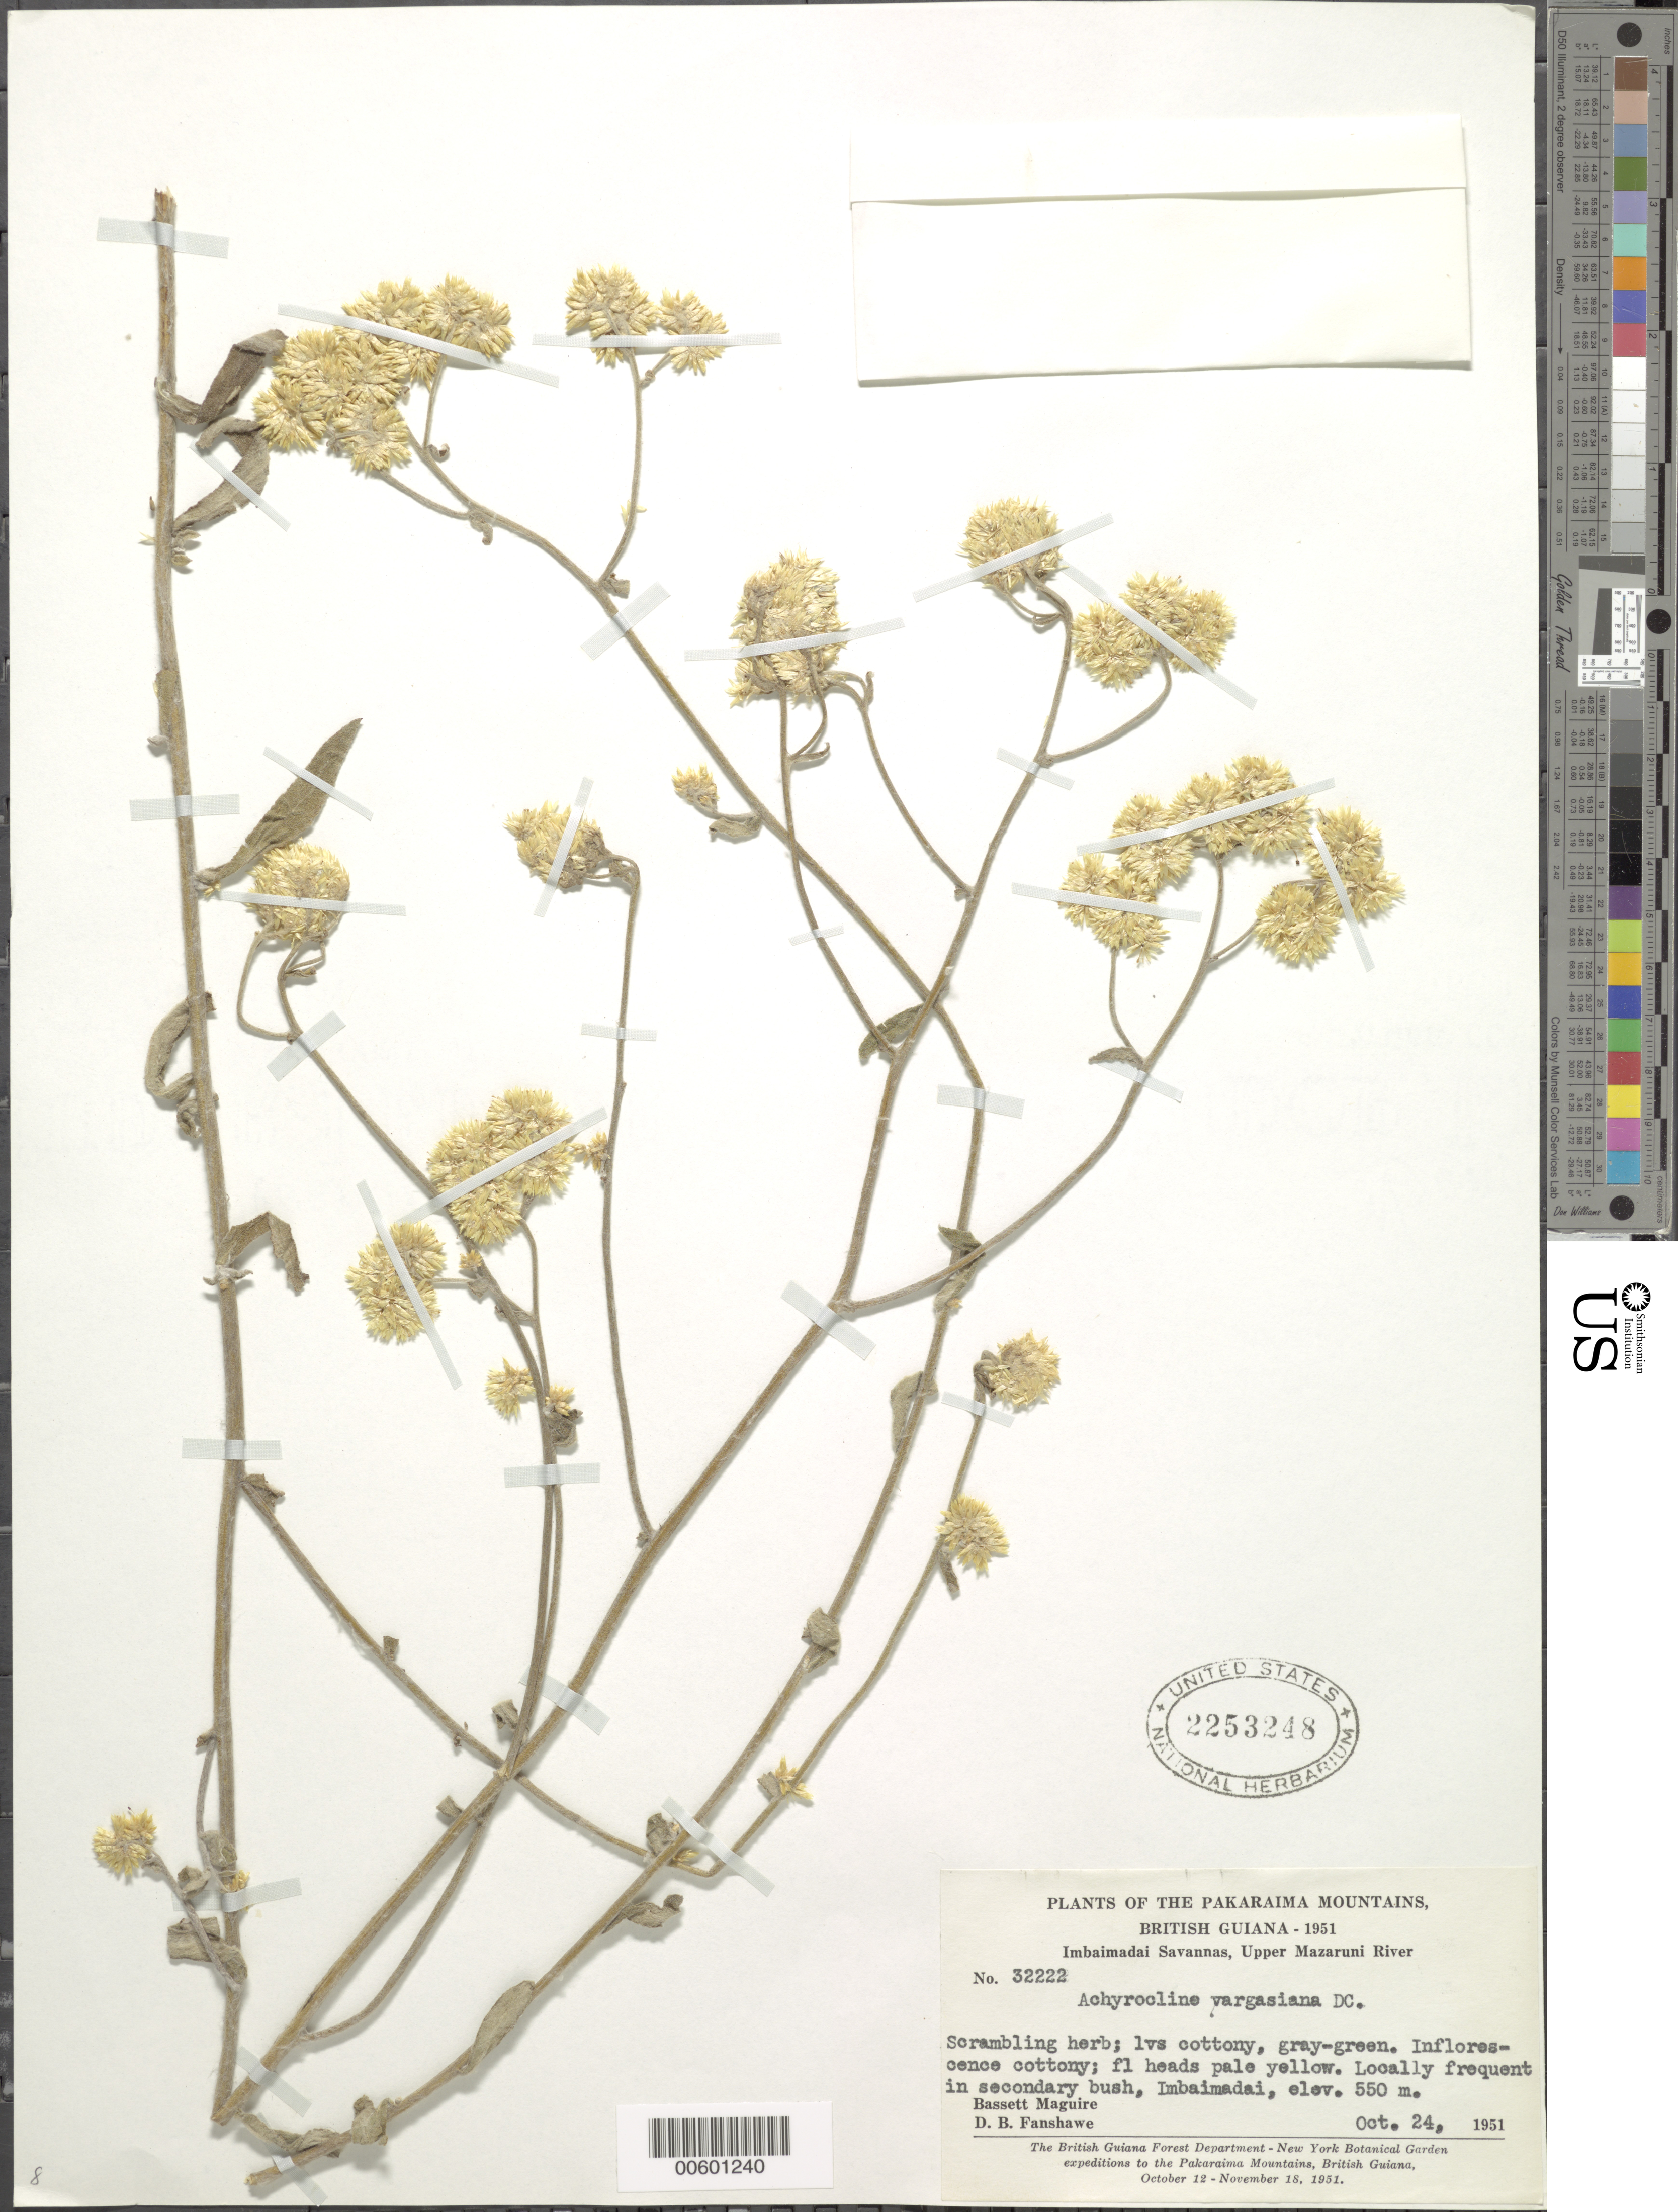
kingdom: Plantae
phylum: Tracheophyta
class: Magnoliopsida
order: Asterales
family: Asteraceae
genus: Achyrocline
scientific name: Achyrocline vargasiana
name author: DC.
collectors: B. Maguire & D. B. Fanshawe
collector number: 32222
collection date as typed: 24-Oct-51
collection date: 1951-10-24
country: Guyana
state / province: Cuyuni-Mazaruni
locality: Imbaimadai Savannas, Pakaraima Mts., Upper Mazaruni River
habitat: Secondary bush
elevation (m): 550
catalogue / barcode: US 2253248